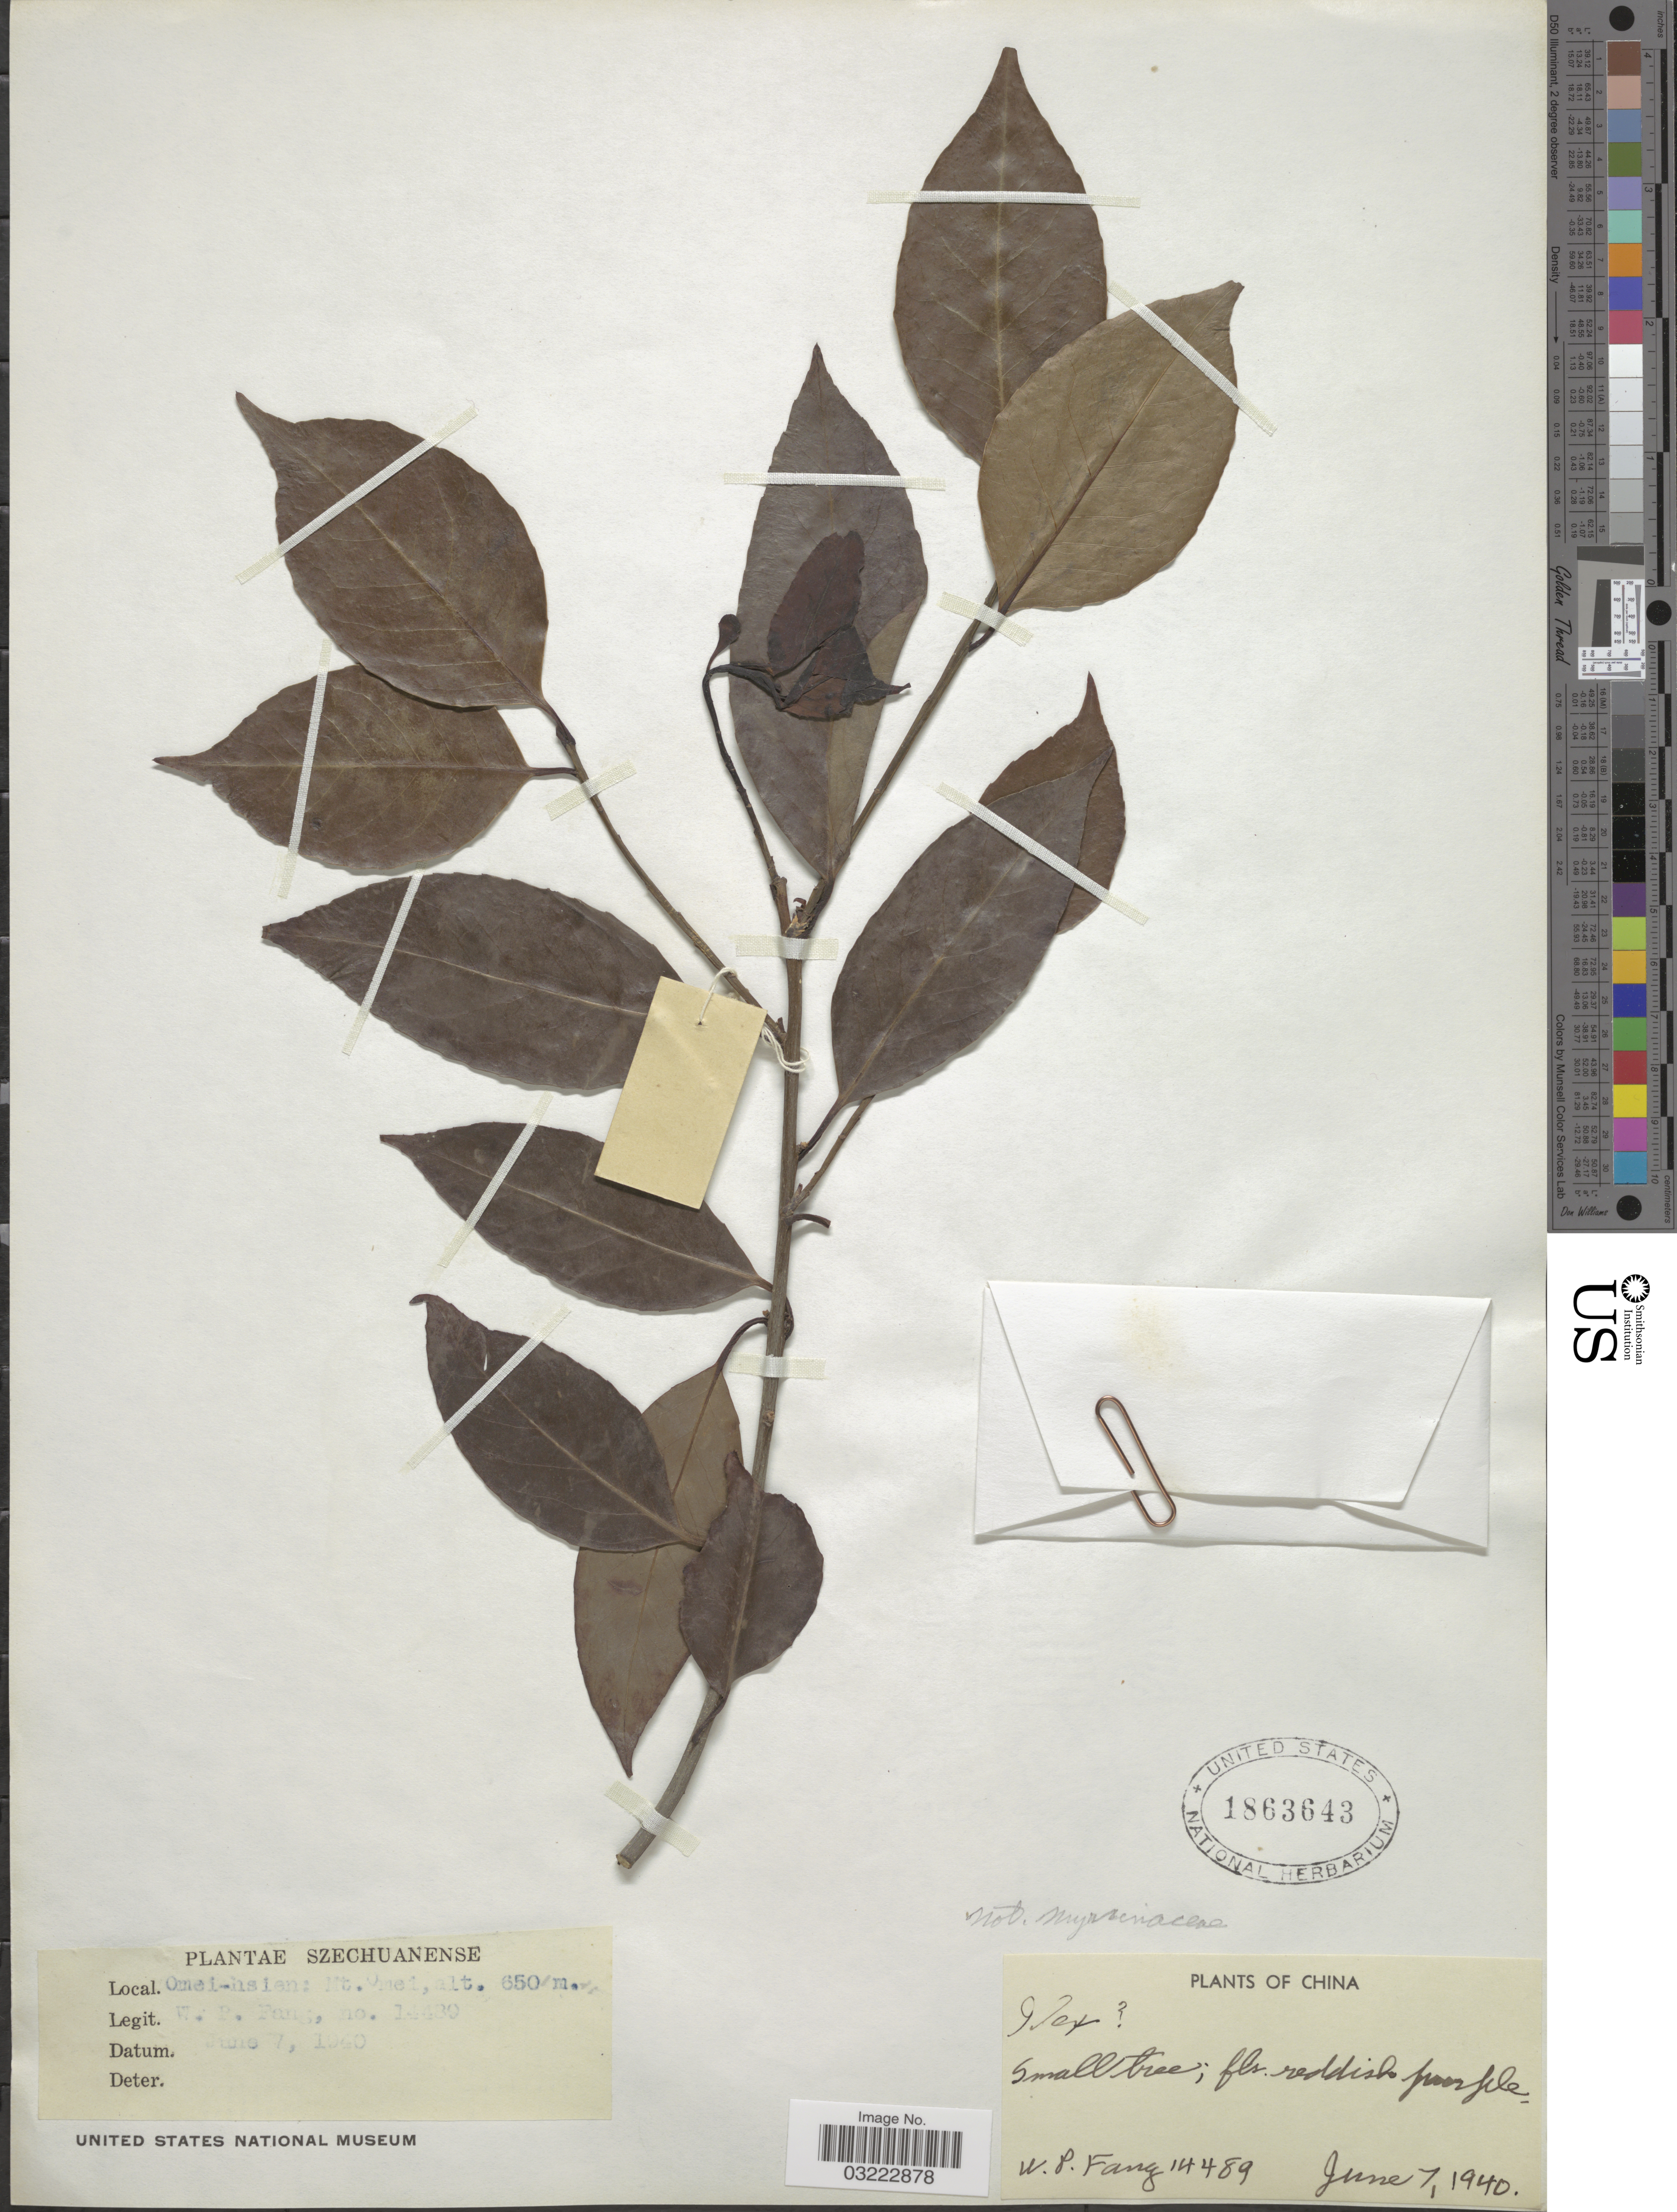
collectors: W. P. Fang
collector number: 14489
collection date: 1940-06-07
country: China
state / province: Sichuan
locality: Omei-hsien: Mt. Omei.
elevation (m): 650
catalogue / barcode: US 1863643